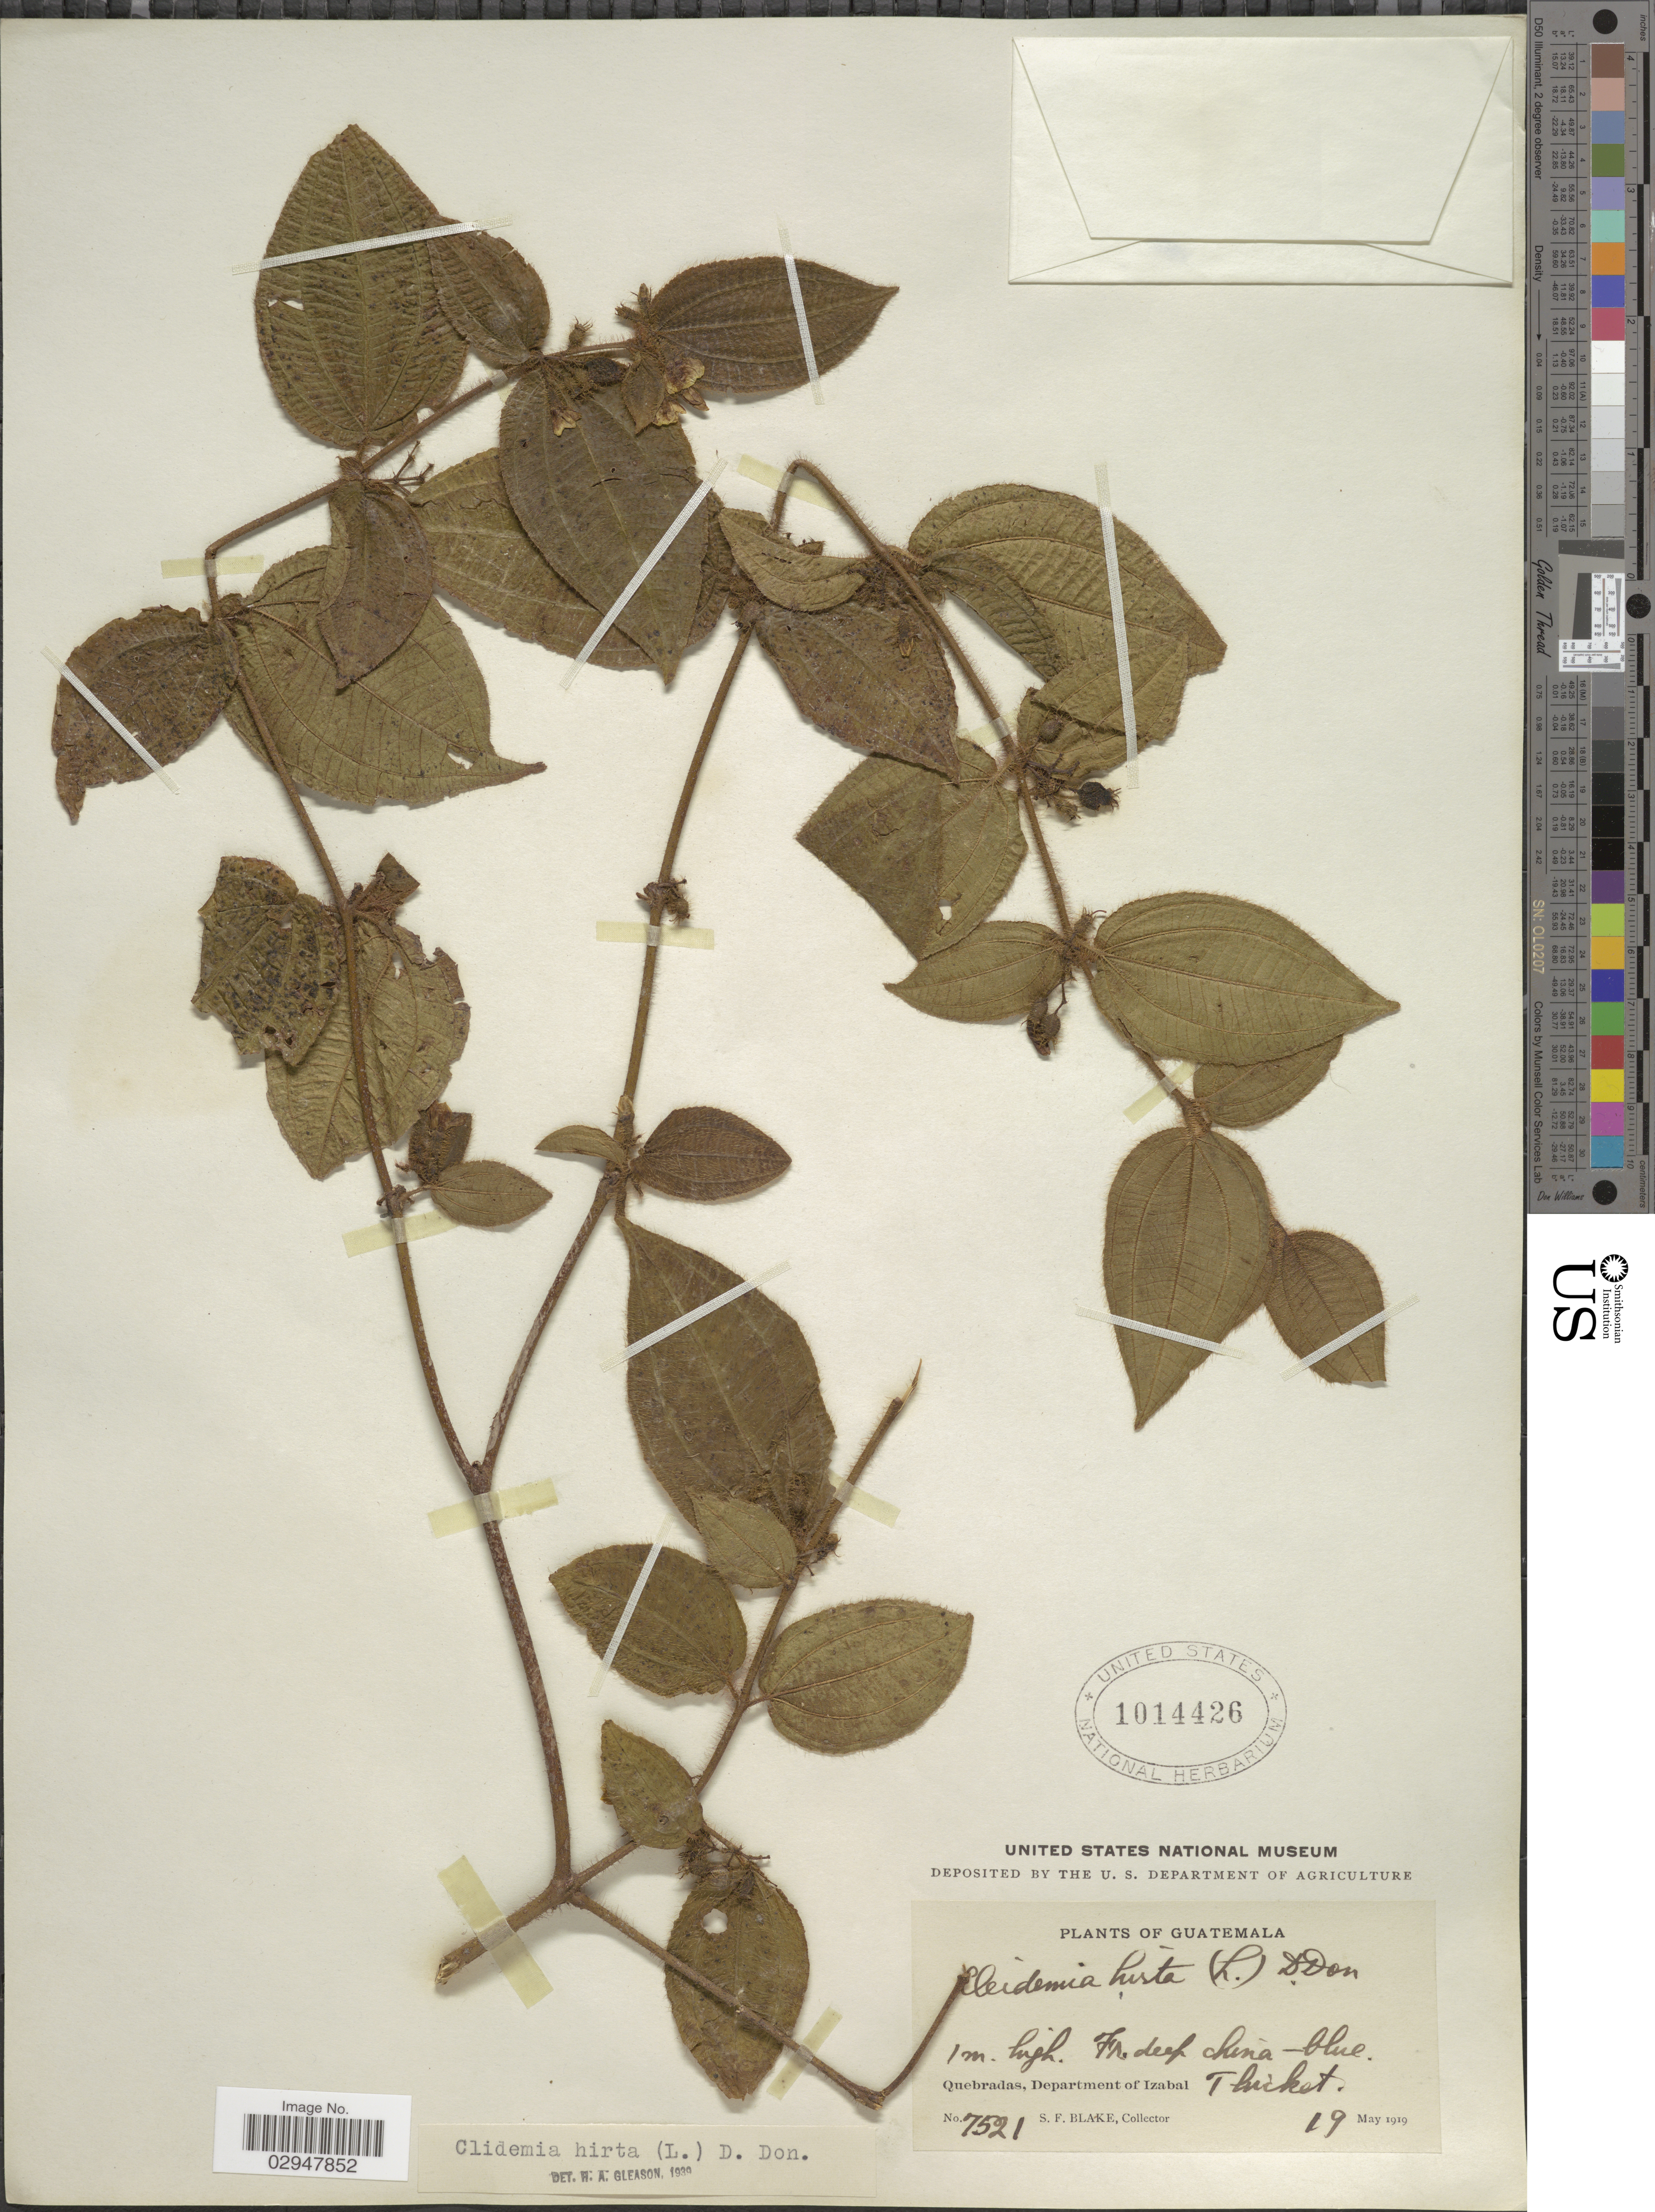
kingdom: Plantae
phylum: Tracheophyta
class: Magnoliopsida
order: Myrtales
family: Melastomataceae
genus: Miconia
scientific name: Miconia hirta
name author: Cogn.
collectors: S. Blake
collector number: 7521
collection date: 1919-05-19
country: Guatemala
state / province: Izabal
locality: Quebradas, Department of Izabal.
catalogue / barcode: US 1014426